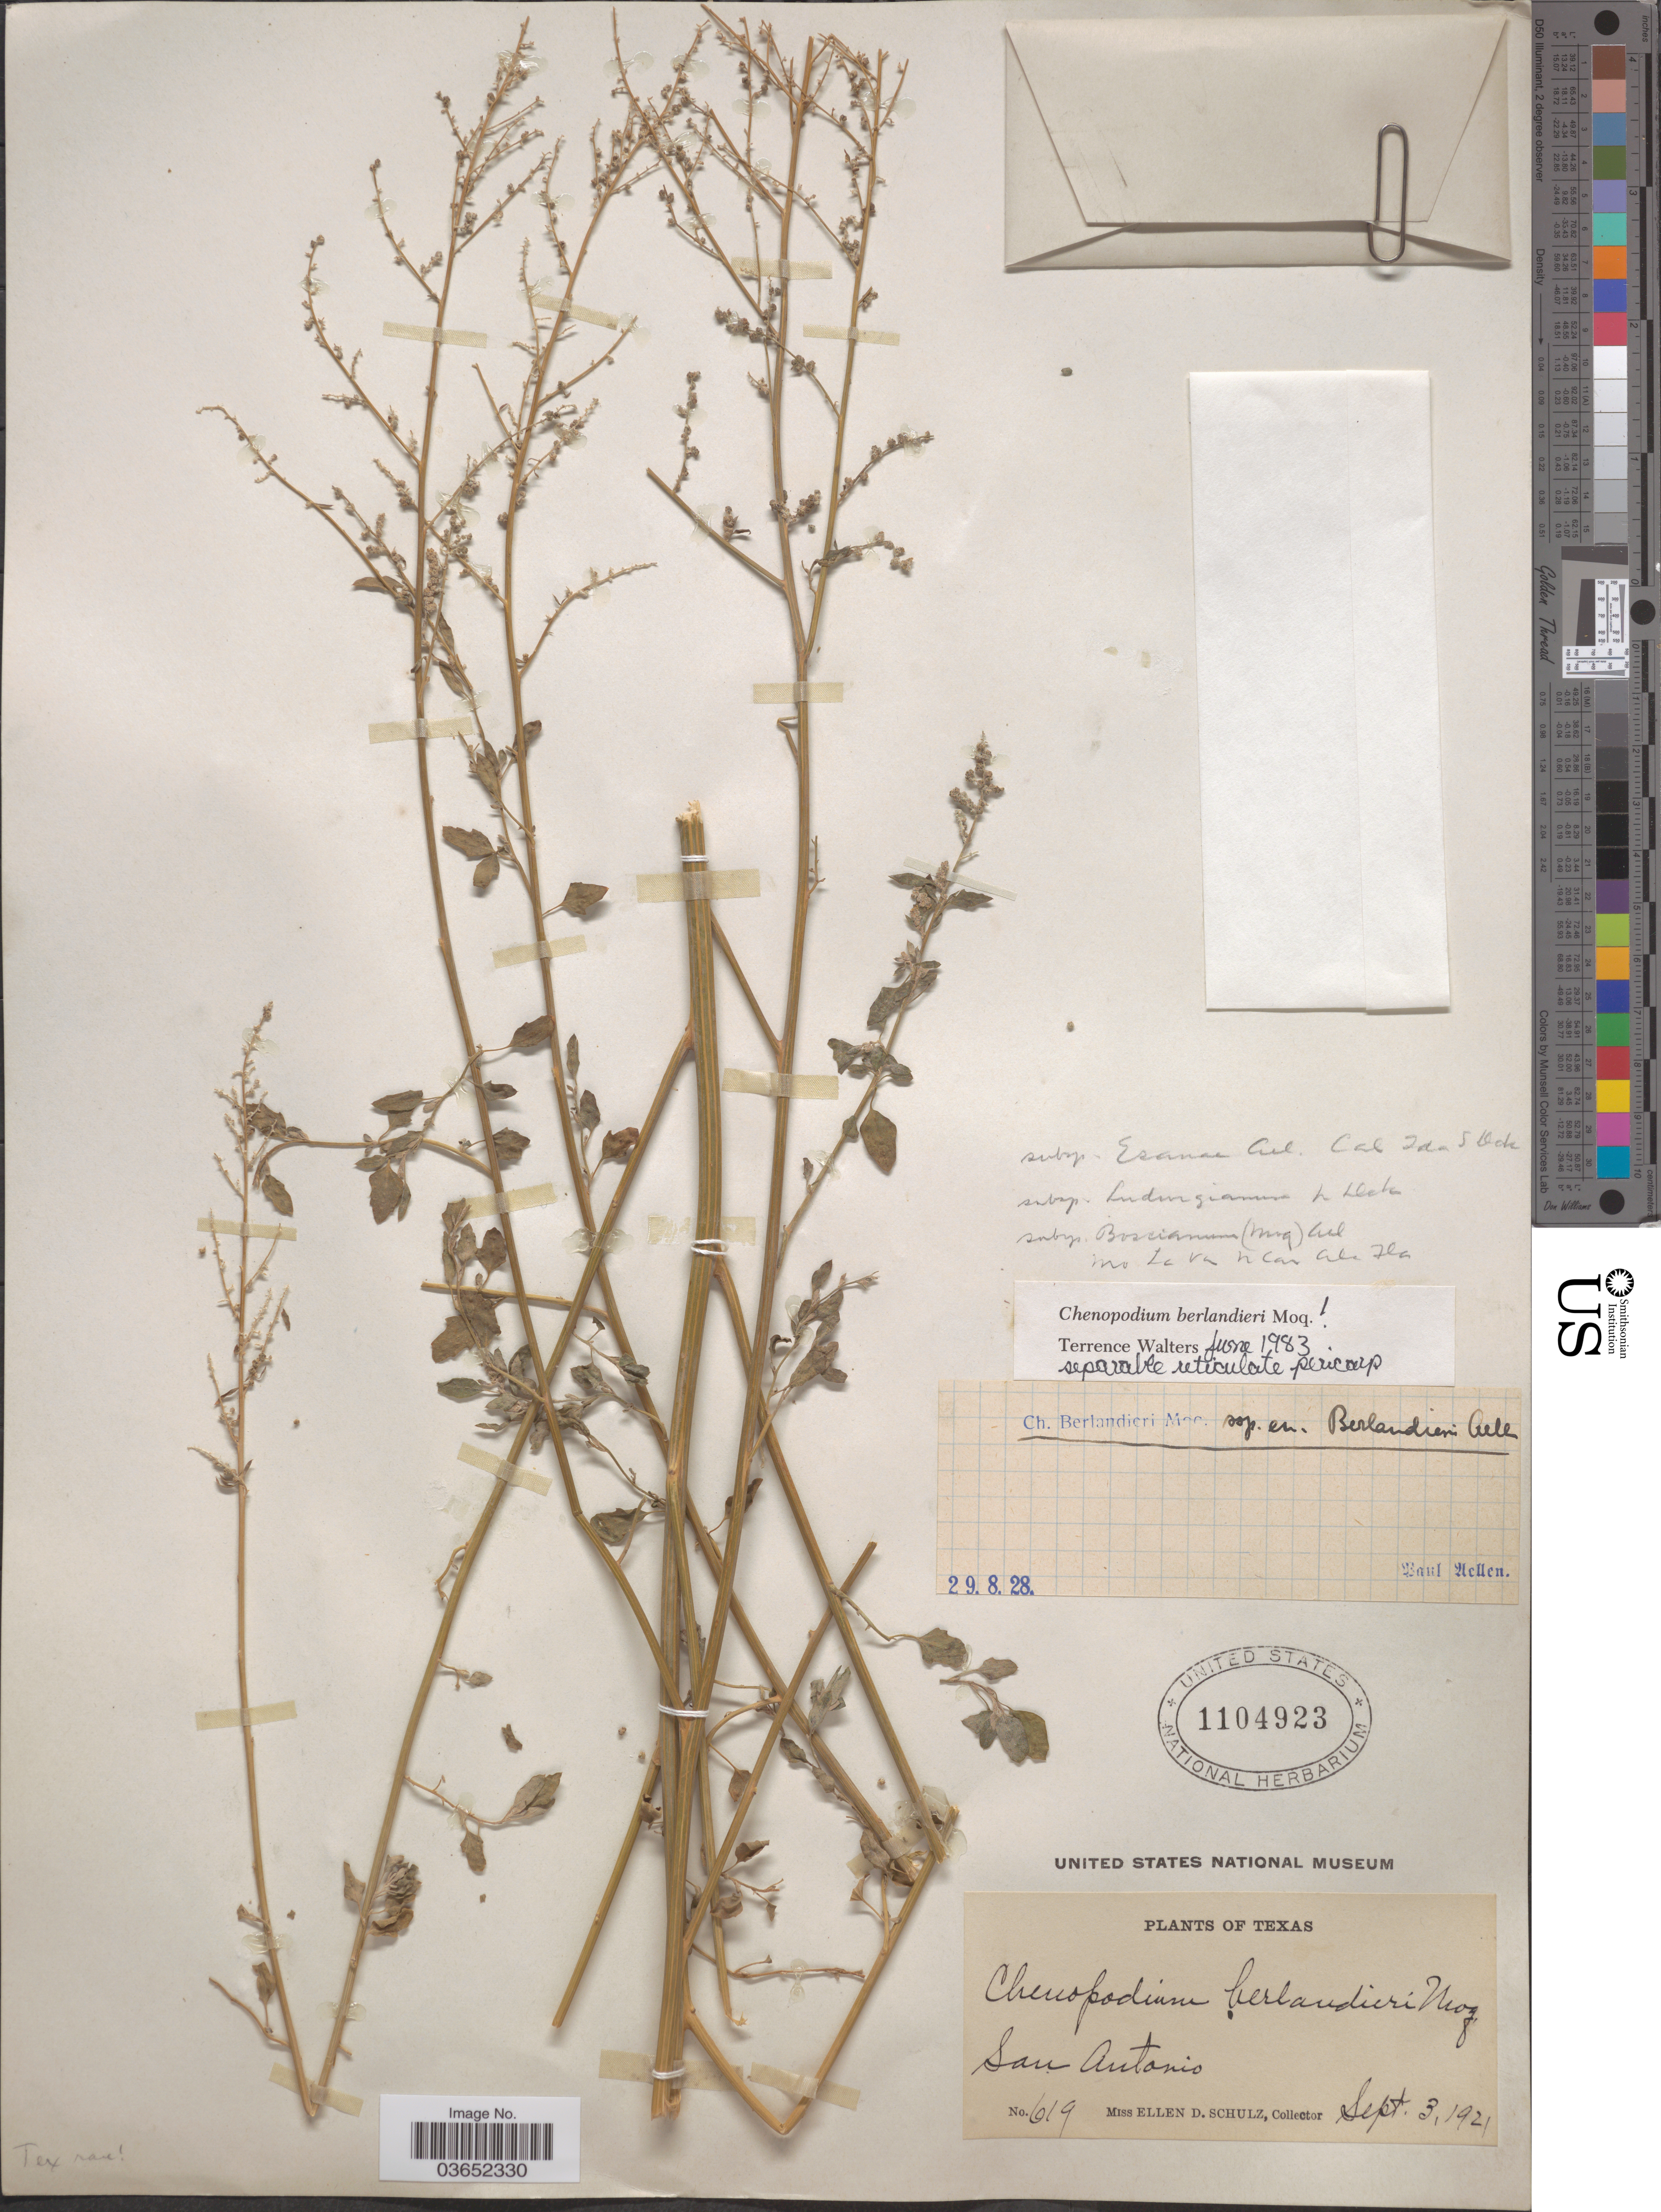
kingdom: Plantae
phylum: Tracheophyta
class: Magnoliopsida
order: Caryophyllales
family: Amaranthaceae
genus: Chenopodium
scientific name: Chenopodium berlandieri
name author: Moq.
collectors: E. D. Schulz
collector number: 619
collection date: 1921-09-03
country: United States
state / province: Texas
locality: San Antonio.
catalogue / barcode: US 1104923